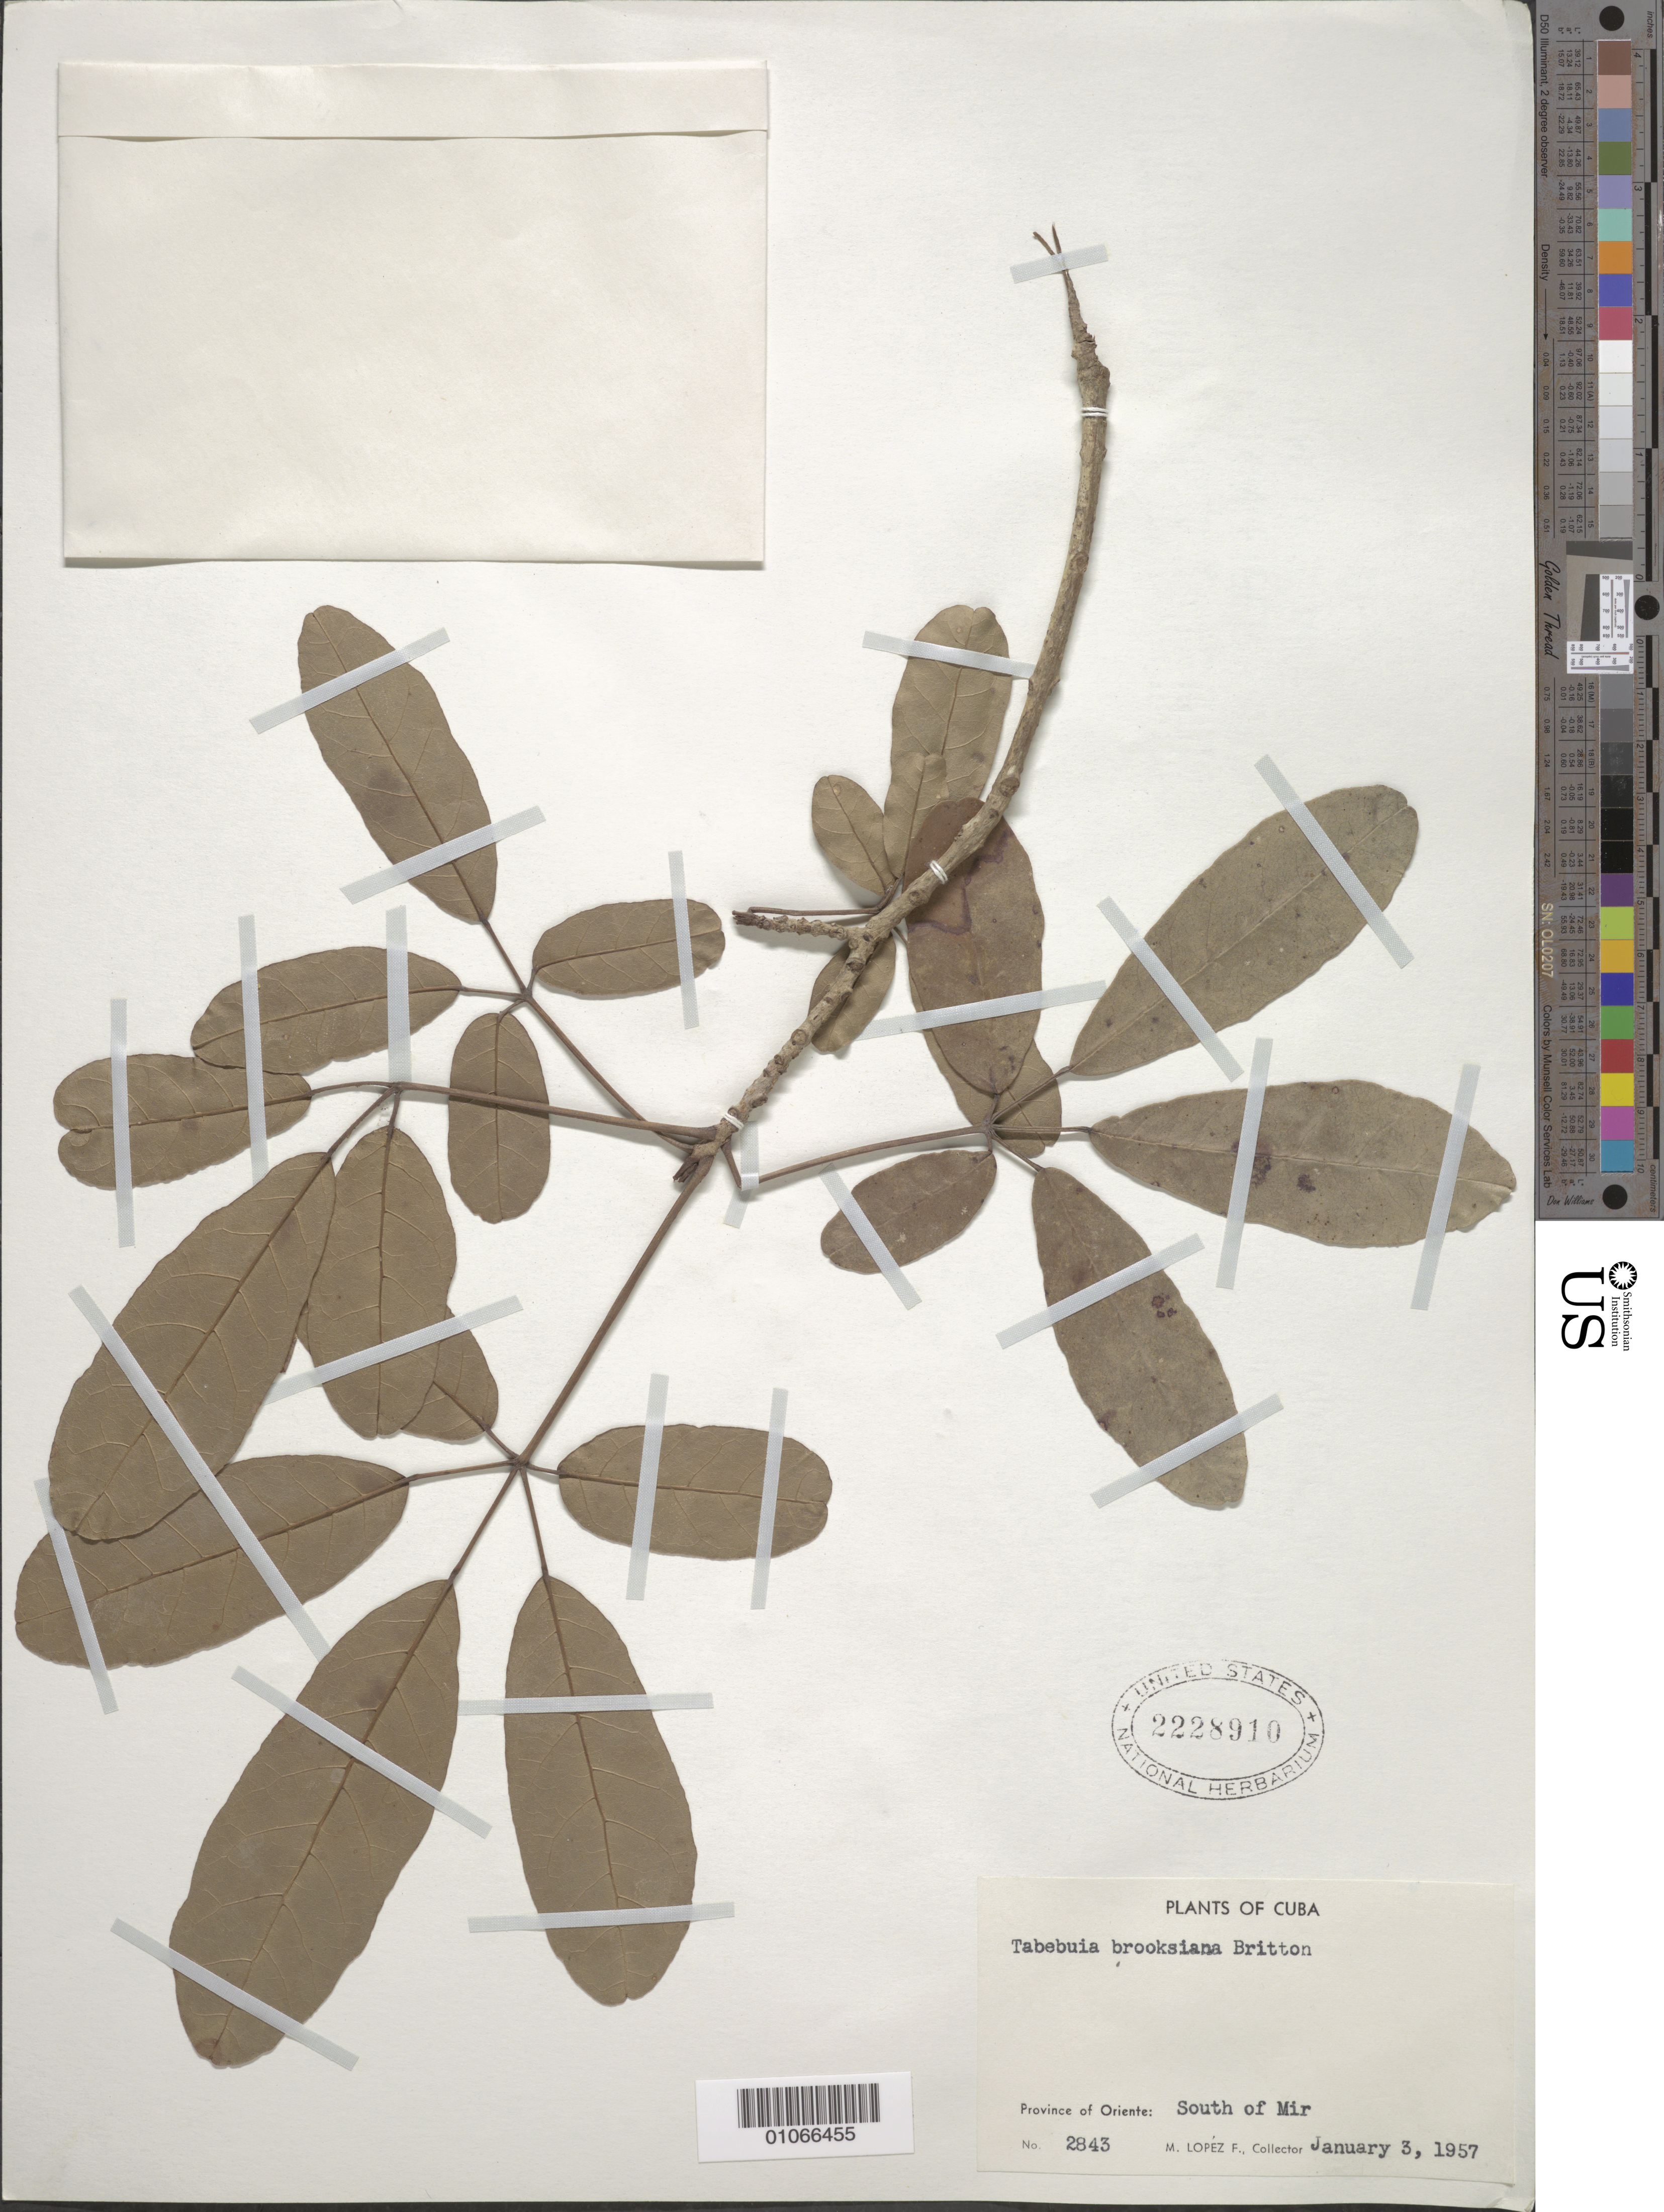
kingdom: Plantae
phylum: Tracheophyta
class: Magnoliopsida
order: Lamiales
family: Bignoniaceae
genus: Tabebuia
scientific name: Tabebuia brooksiana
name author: Britton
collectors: M. López Figueiras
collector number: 2843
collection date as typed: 03 Jan 1957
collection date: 1957-01-03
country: Cuba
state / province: Oriente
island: Cuba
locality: South of Mir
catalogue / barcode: US 2228910